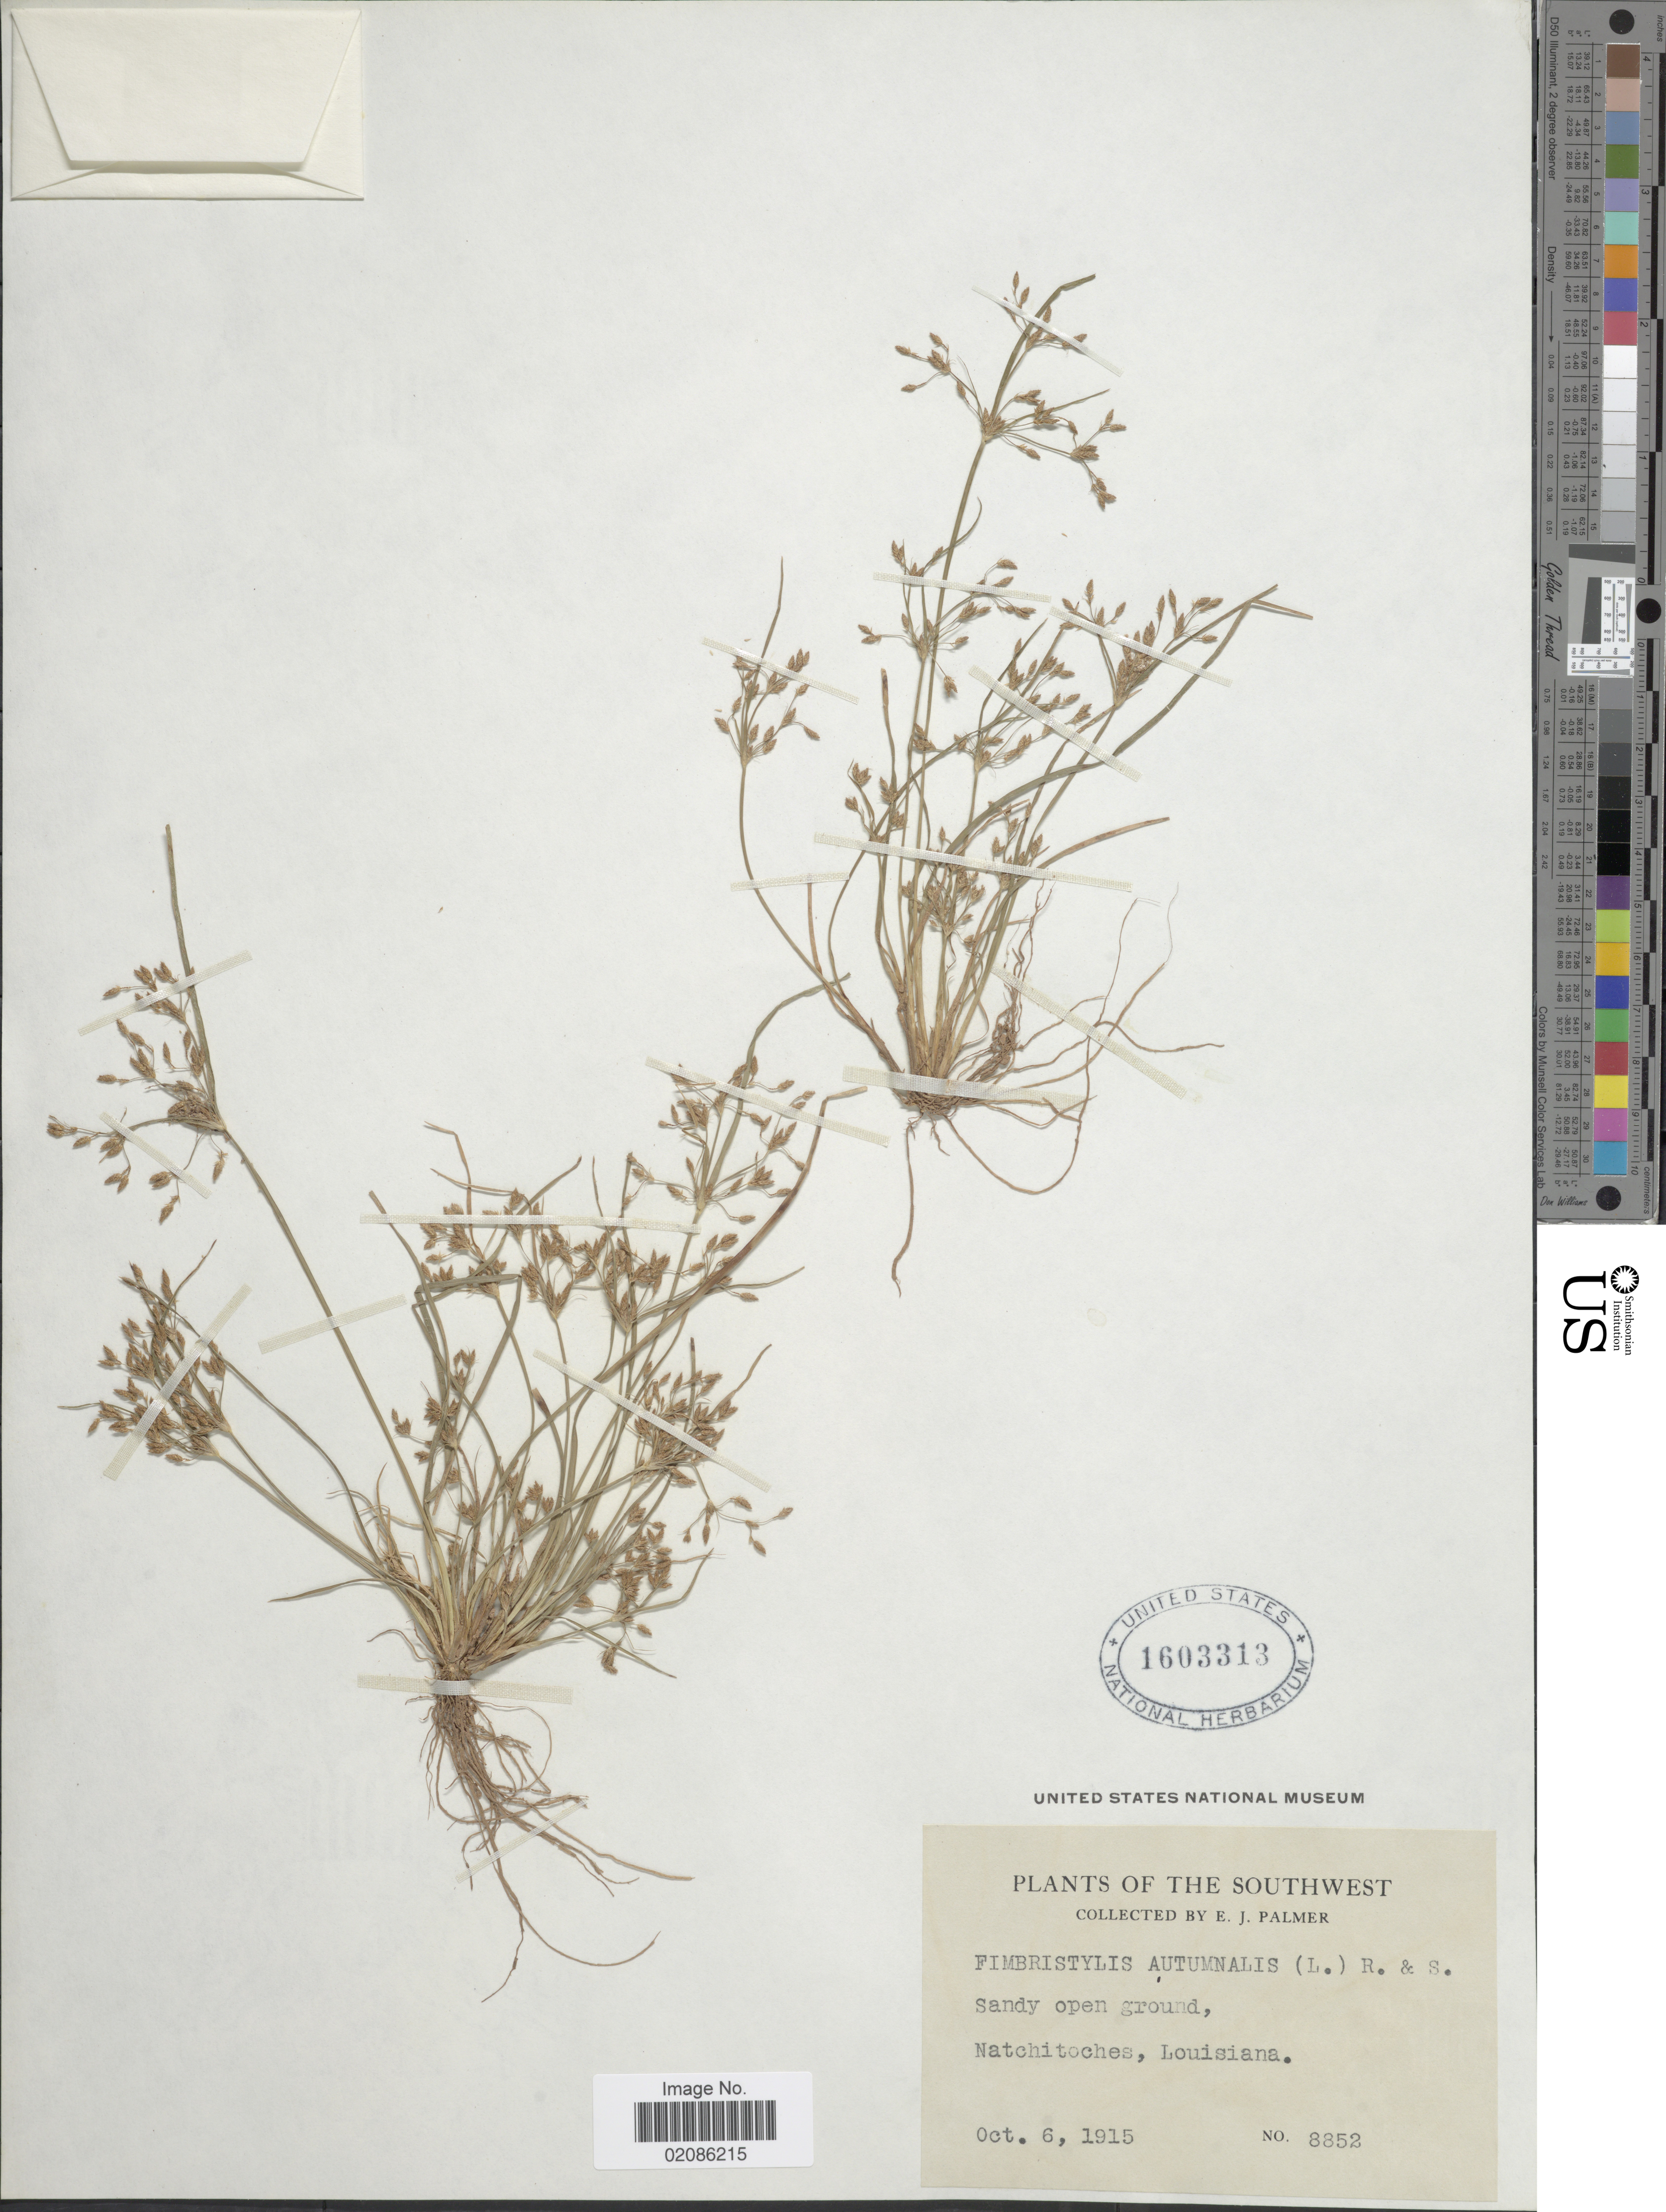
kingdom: Plantae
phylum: Tracheophyta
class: Liliopsida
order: Poales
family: Cyperaceae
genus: Fimbristylis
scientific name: Fimbristylis autumnalis (L.) Roem. & Schult.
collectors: E. J. Palmer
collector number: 8852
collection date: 1915-10-06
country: United States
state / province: Louisiana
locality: The Southwest, Sandy open ground, Natchitoches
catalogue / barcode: US 1603313